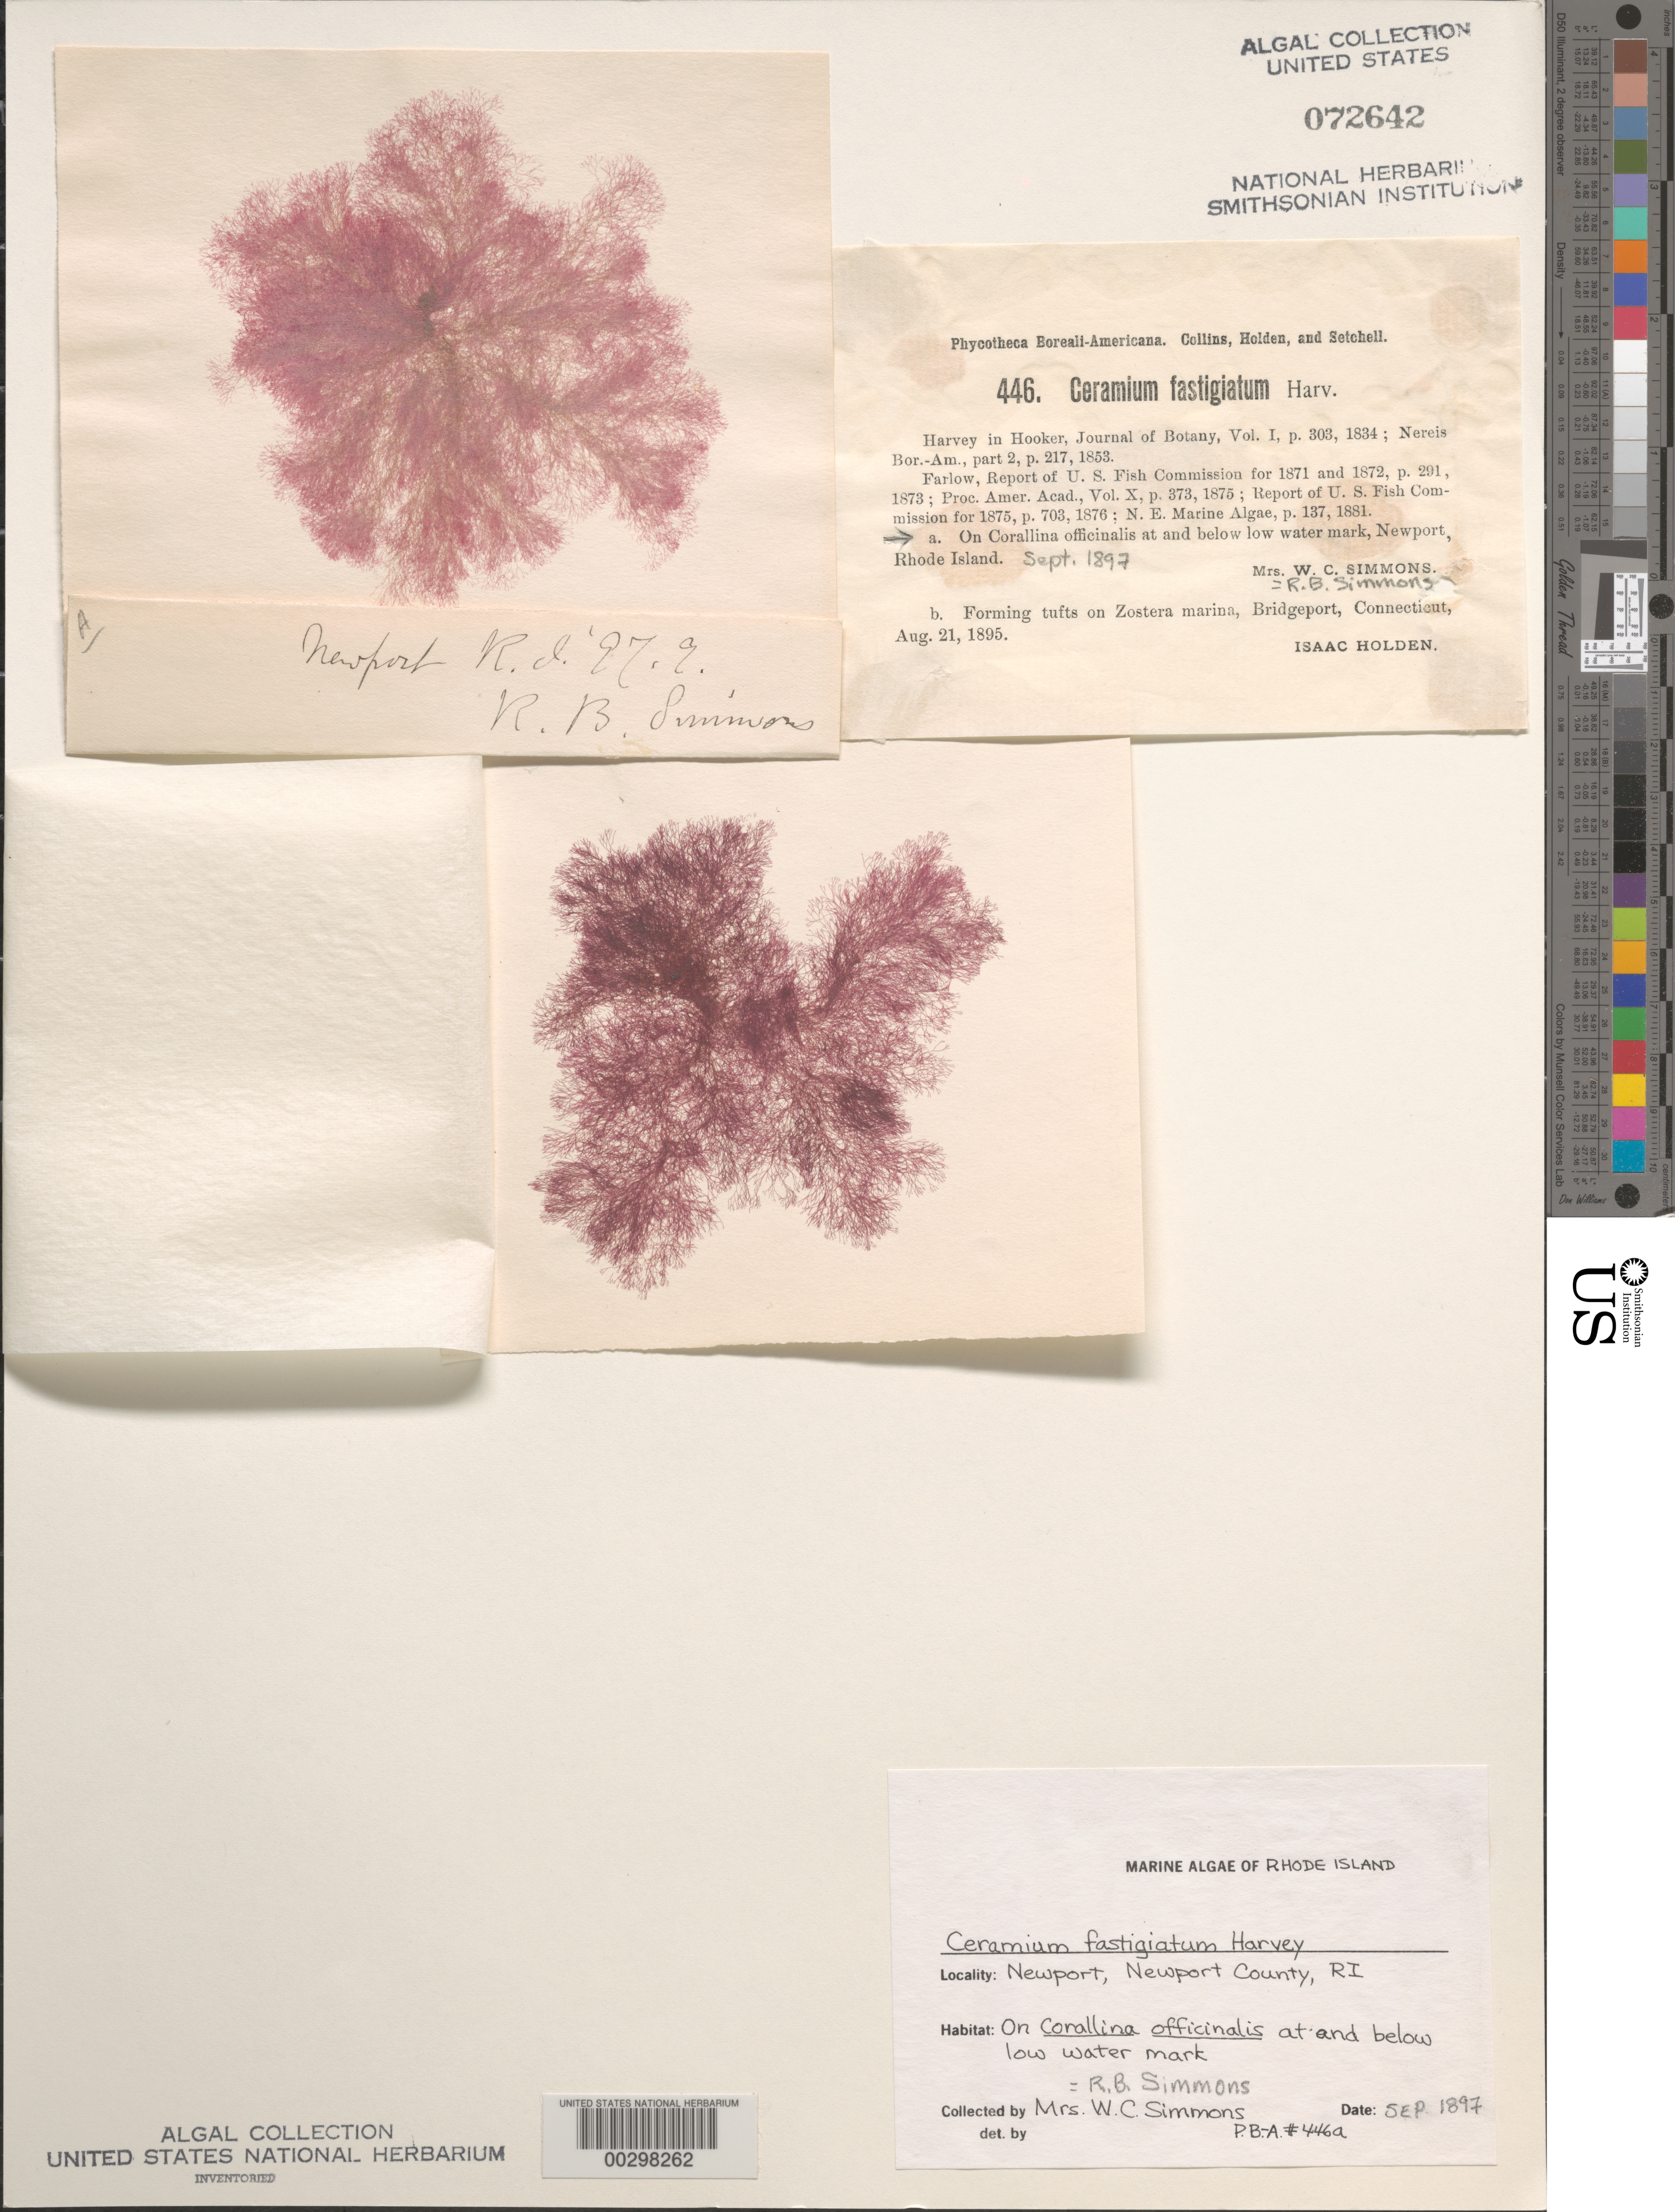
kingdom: Plantae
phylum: Rhodophyta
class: Florideophyceae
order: Ceramiales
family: Ceramiaceae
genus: Ceramium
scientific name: Ceramium fastigiatum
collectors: R. B. Simmons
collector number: PB-A 446a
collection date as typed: Sep 1897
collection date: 1897-09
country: United States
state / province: Rhode Island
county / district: Newport County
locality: Newport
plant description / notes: Collins, Holden & Setchell, Phycotheca Boreali-Americana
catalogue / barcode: US 72642